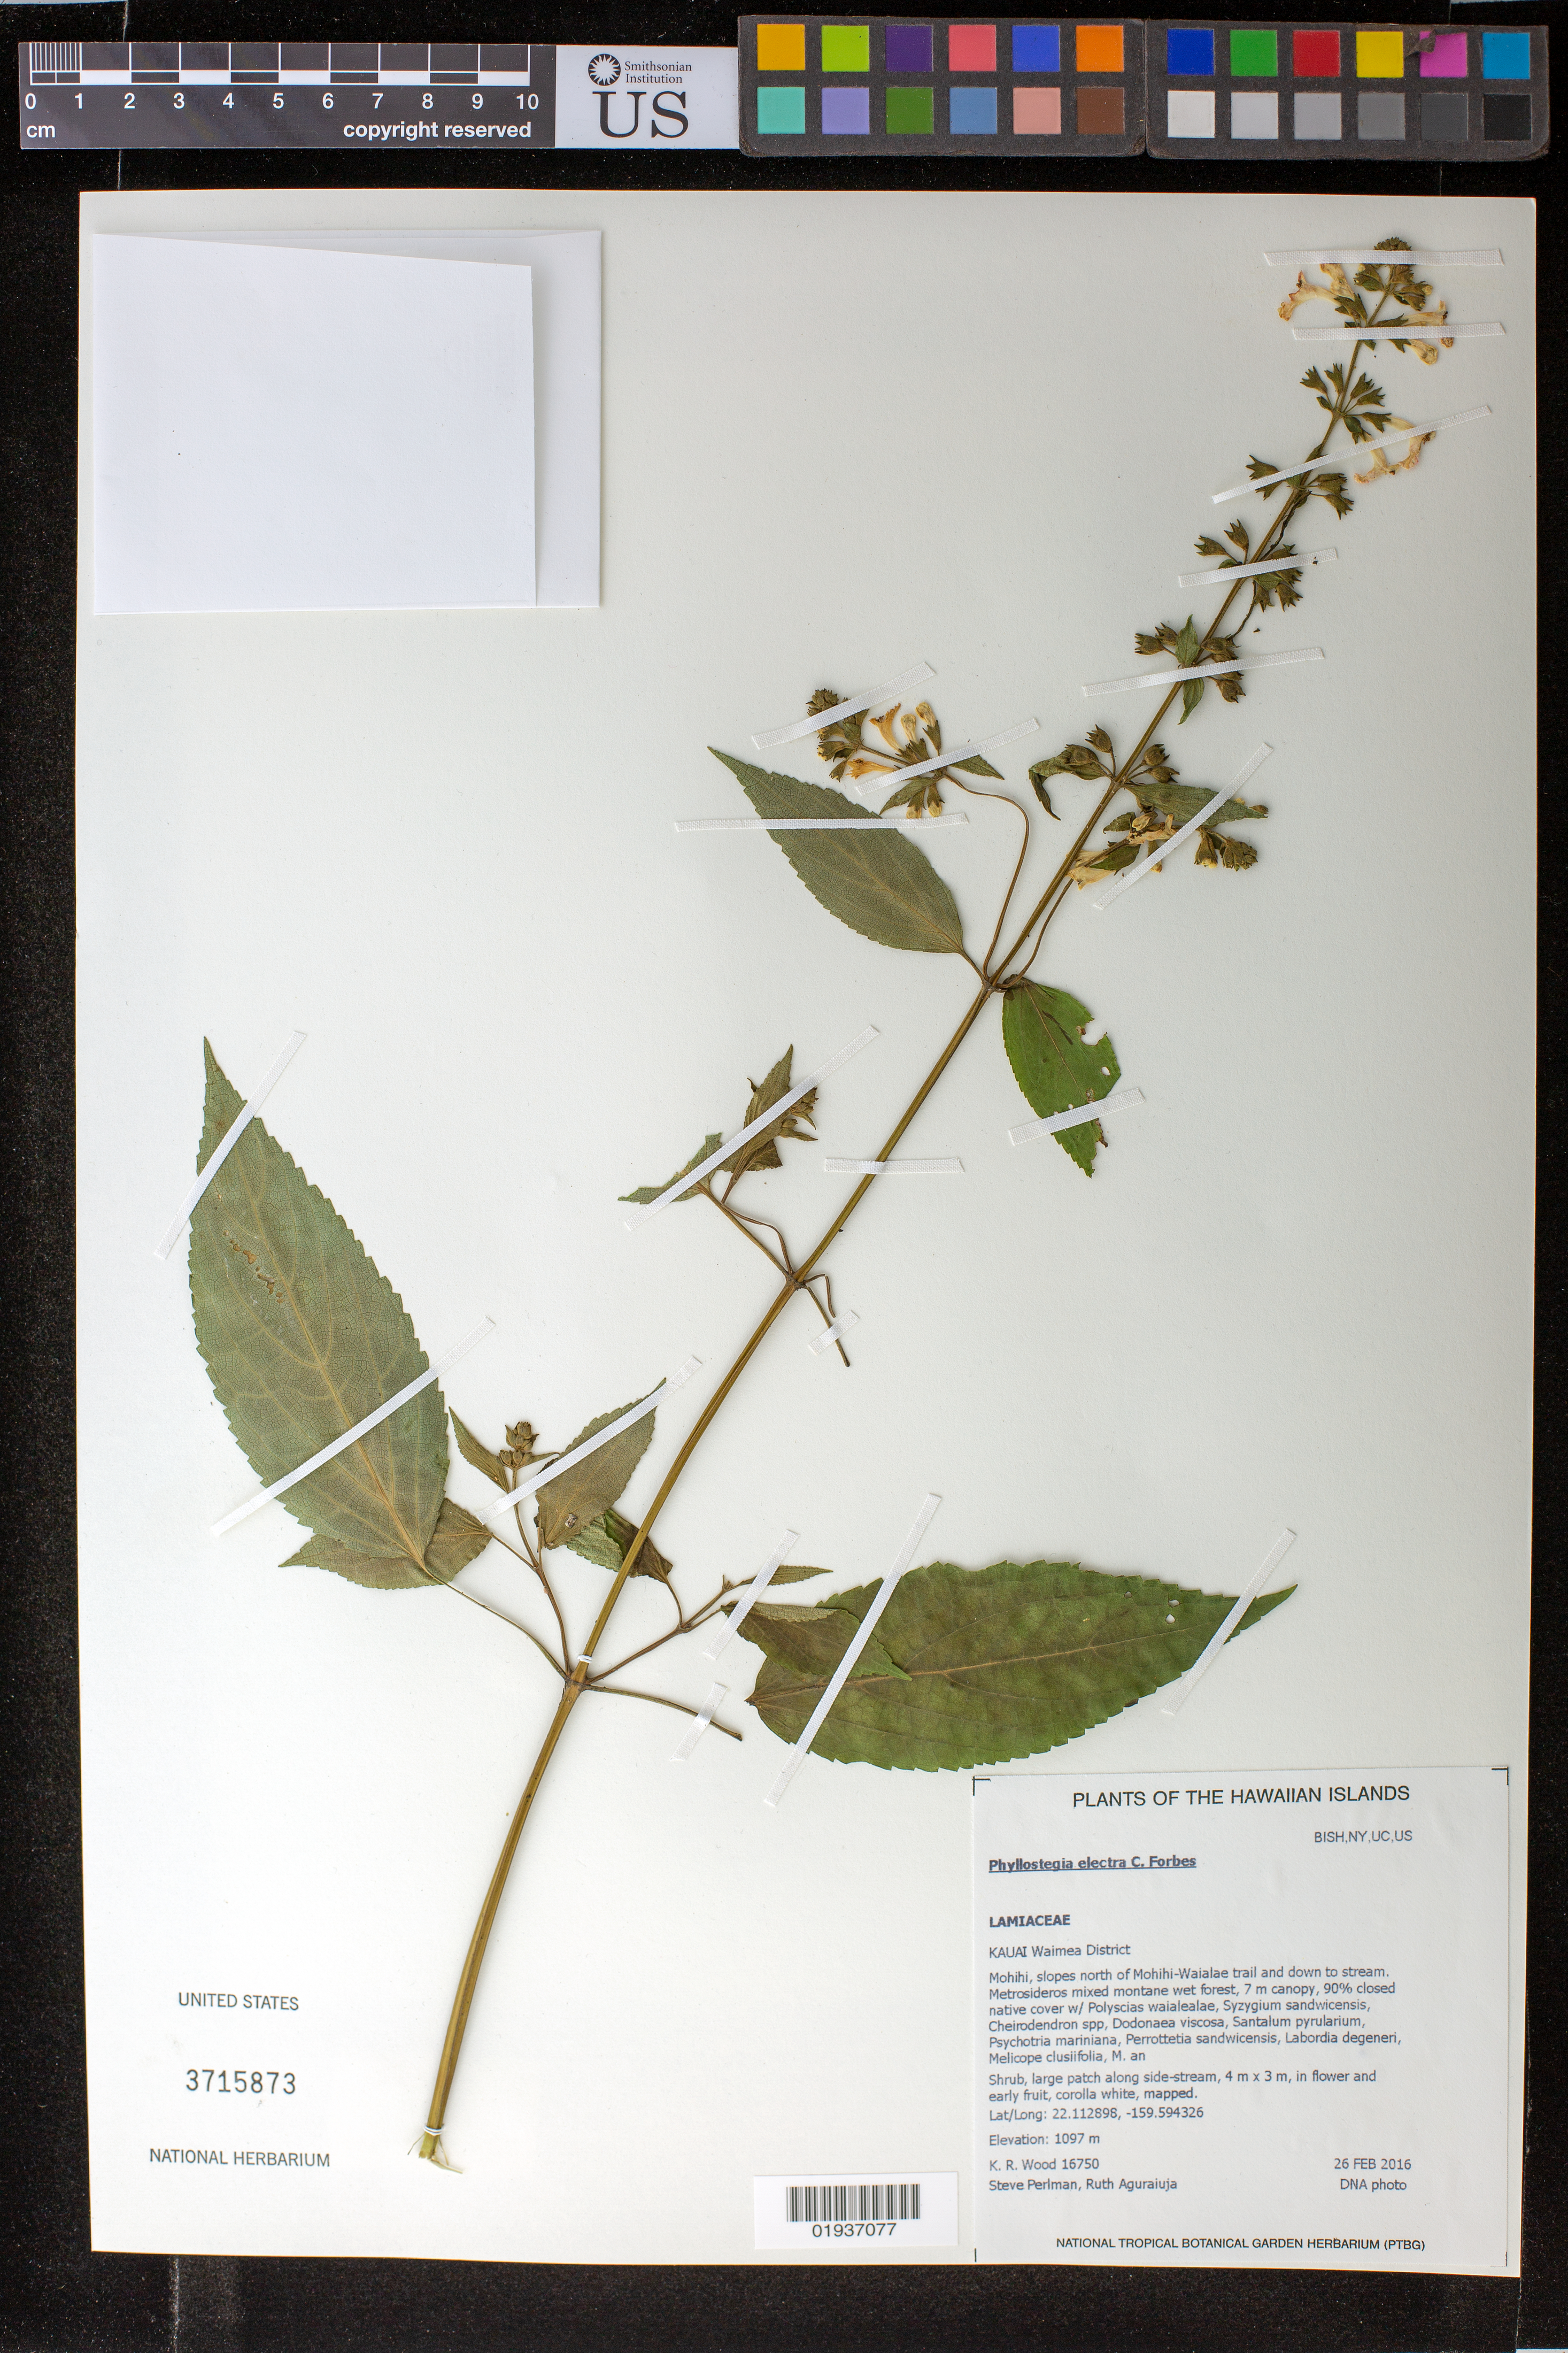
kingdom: Plantae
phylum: Tracheophyta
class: Magnoliopsida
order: Lamiales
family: Lamiaceae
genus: Phyllostegia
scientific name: Phyllostegia electra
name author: C.N. Forbes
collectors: K. R. Wood, S. P. Perlman & R. Aguraiuja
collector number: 16750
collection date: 2016-02-26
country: United States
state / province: Hawaii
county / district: Kauai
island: Kaua'i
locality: Waimea District, Mohihi, slopes north of Mohihi-Waialae trail and down to stream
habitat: Mixed montane wet forest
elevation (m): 1097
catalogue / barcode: US 3715873